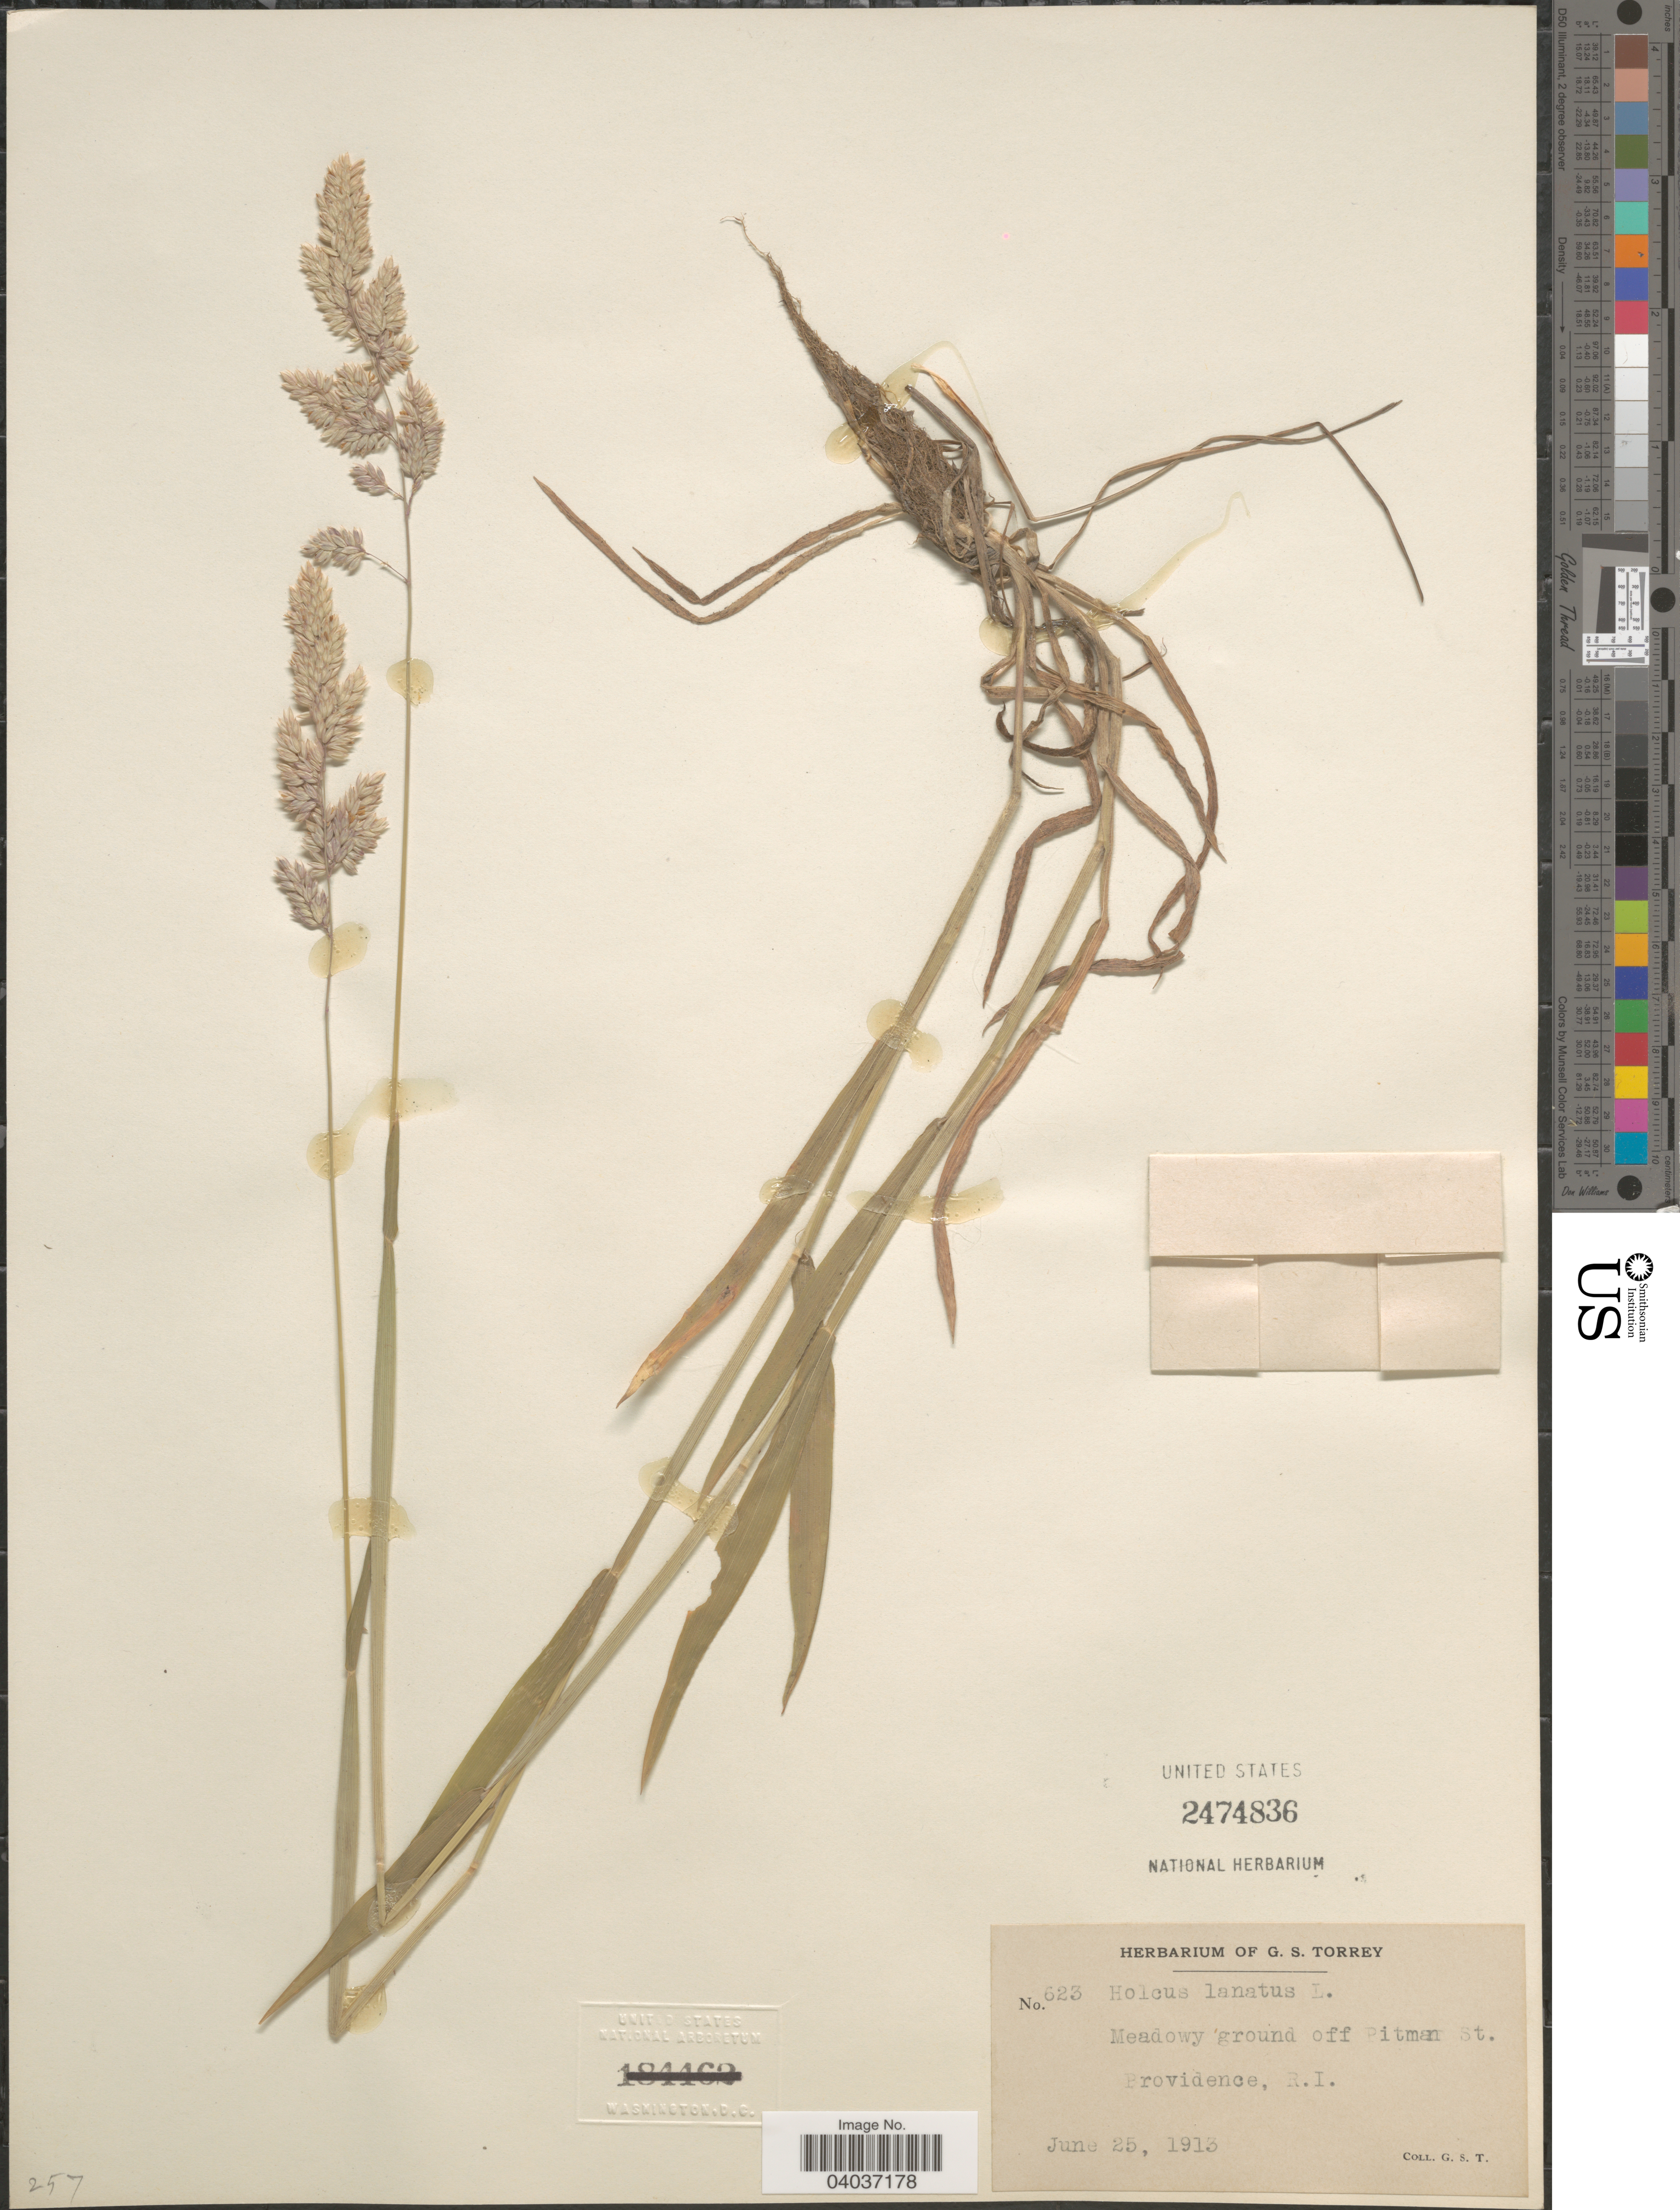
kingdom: Plantae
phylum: Tracheophyta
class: Liliopsida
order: Poales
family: Poaceae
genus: Holcus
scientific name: Holcus lanatus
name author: L.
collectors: G. S. Torrey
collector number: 623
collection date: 1913-06-25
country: United States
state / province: Rhode Island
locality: Off Pitman St. Providence.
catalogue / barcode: US 2474836